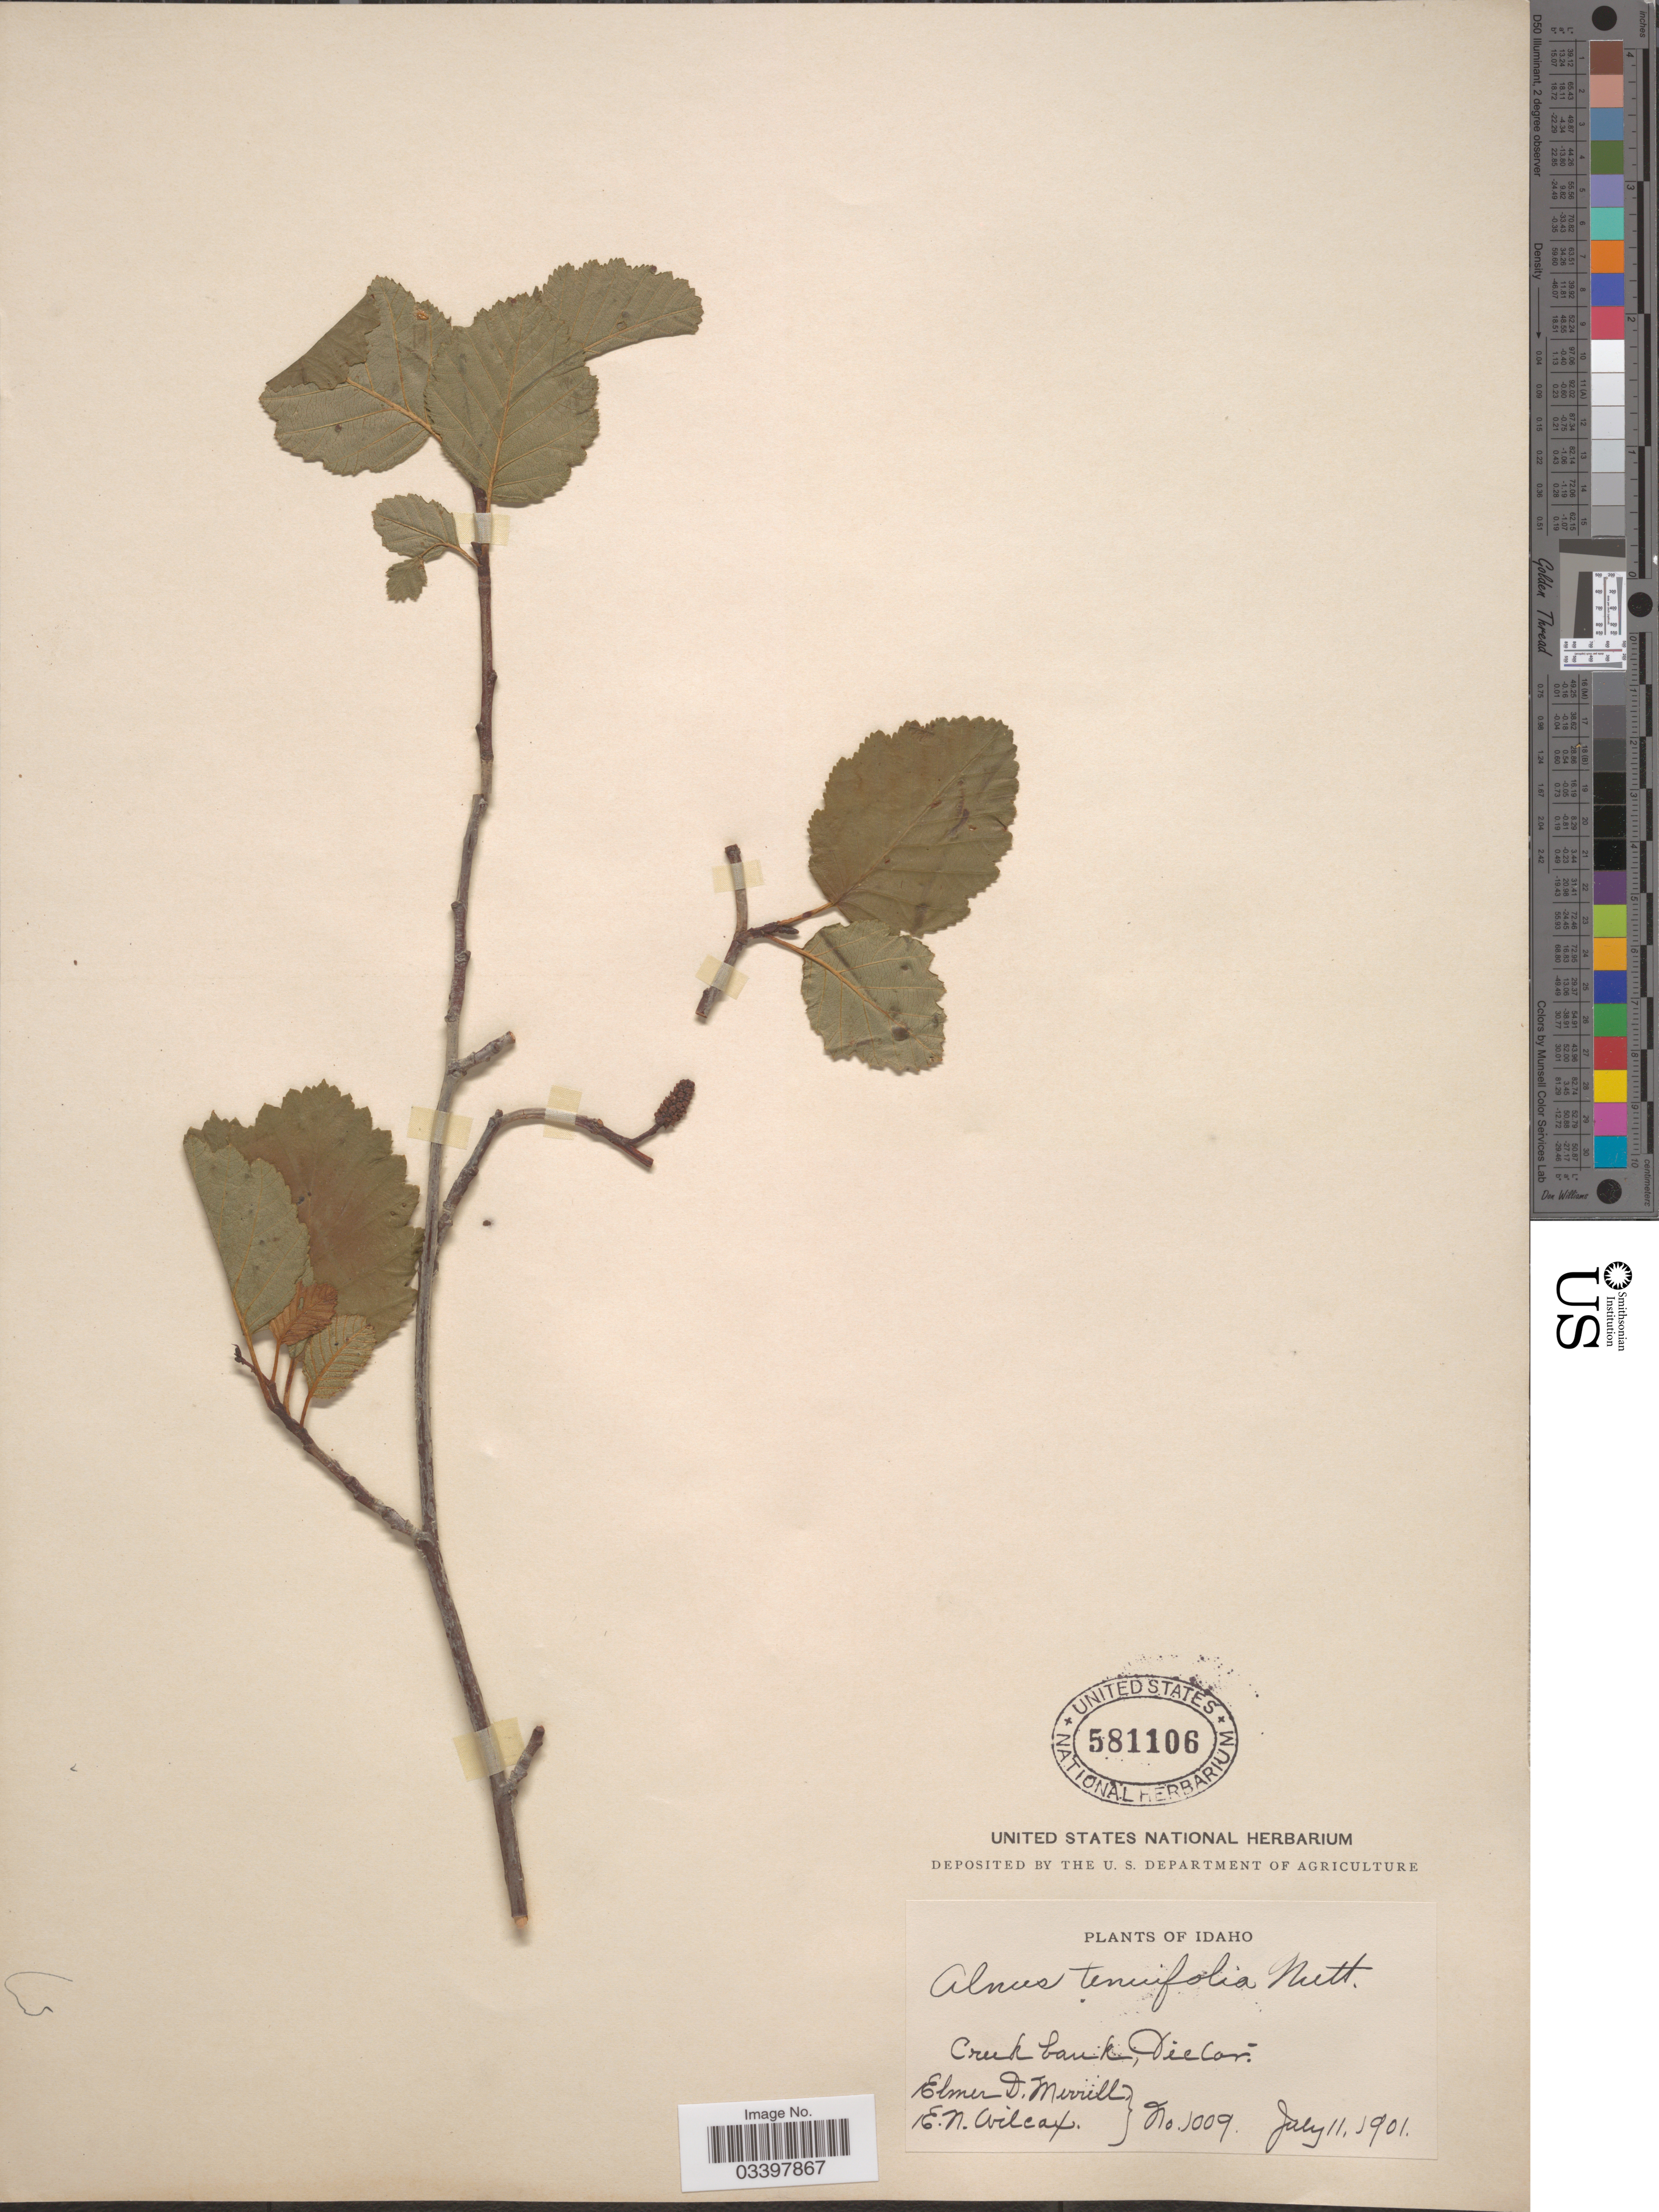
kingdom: Plantae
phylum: Tracheophyta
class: Magnoliopsida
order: Fagales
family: Betulaceae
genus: Alnus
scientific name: Alnus incana subsp. tenuifolia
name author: (Nutt.) Breitung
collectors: E. D. Merrill & E. Wilcox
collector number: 1009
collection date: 1901-07-11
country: United States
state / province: Idaho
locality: Creek bank, Victor.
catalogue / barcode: US 581106